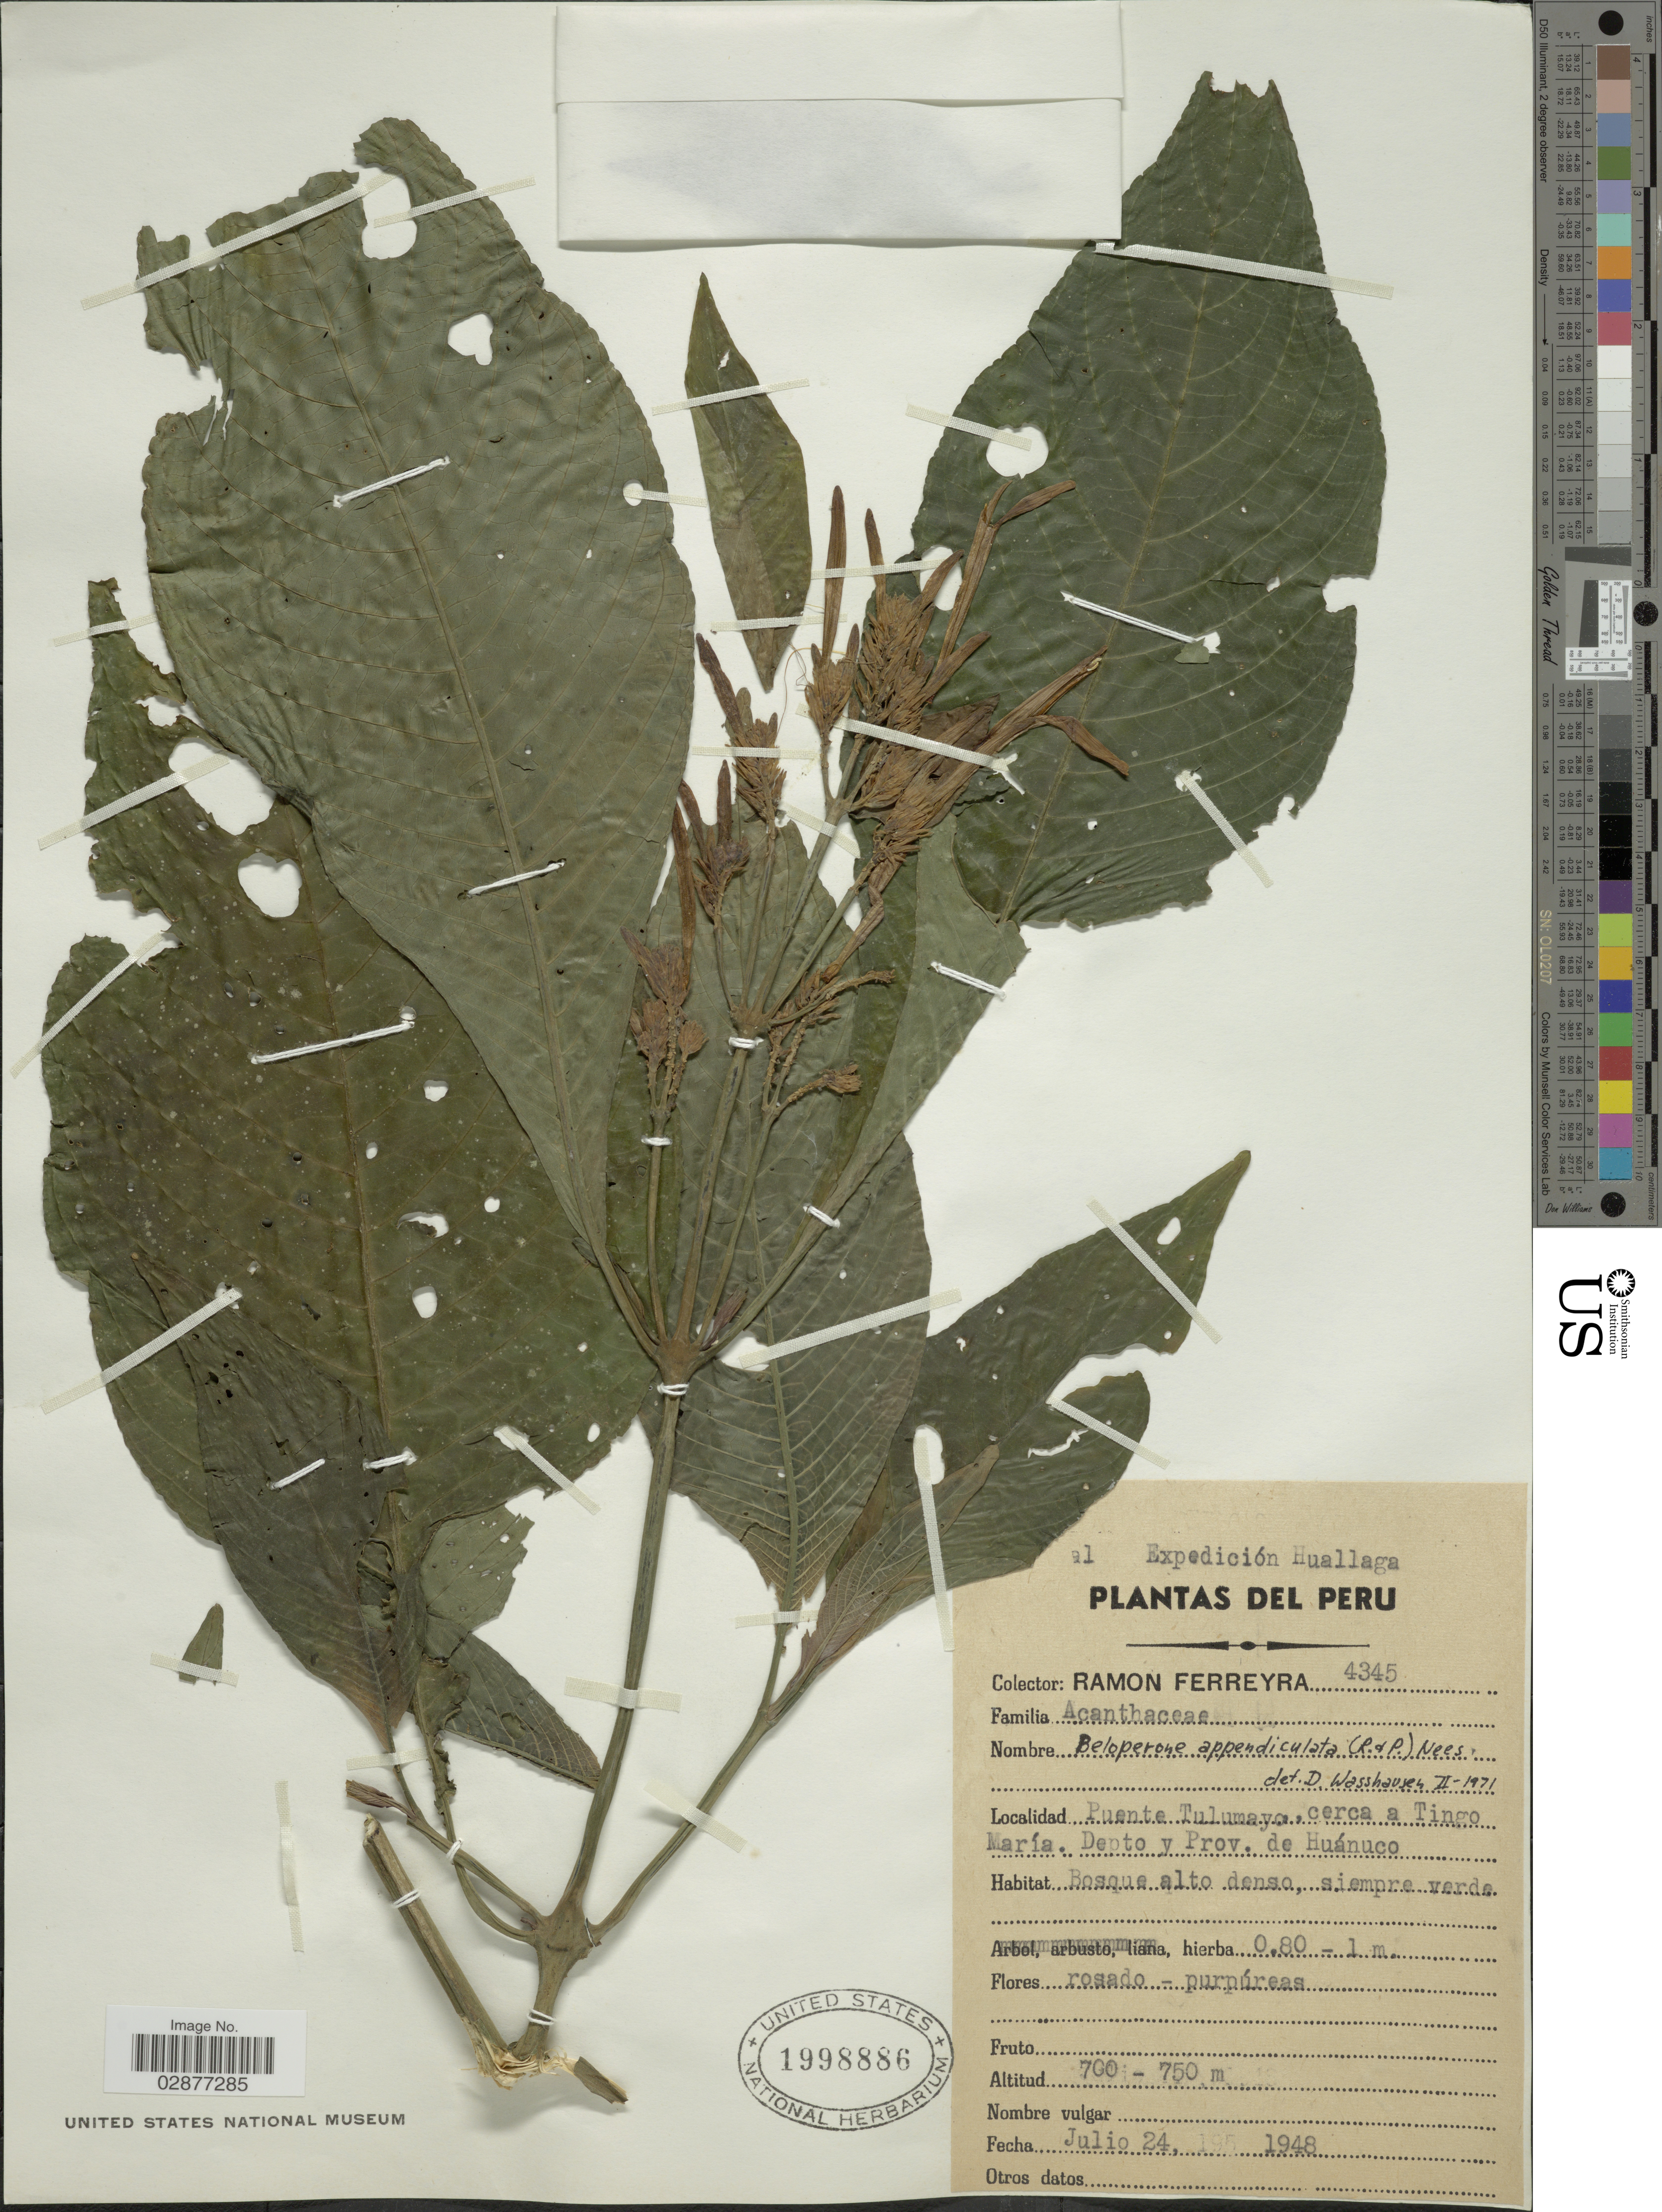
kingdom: Plantae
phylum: Tracheophyta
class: Magnoliopsida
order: Lamiales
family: Acanthaceae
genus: Justicia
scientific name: Justicia appendiculata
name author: (Ruiz & Pav.) Vahl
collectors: R. A. Ferreyra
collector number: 4345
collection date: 1948-06-24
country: Peru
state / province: Huánuco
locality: Puente Tulumayo, cerca a Tingo María. Depto y Prov. de Huánuco.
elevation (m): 700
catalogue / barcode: US 1998886